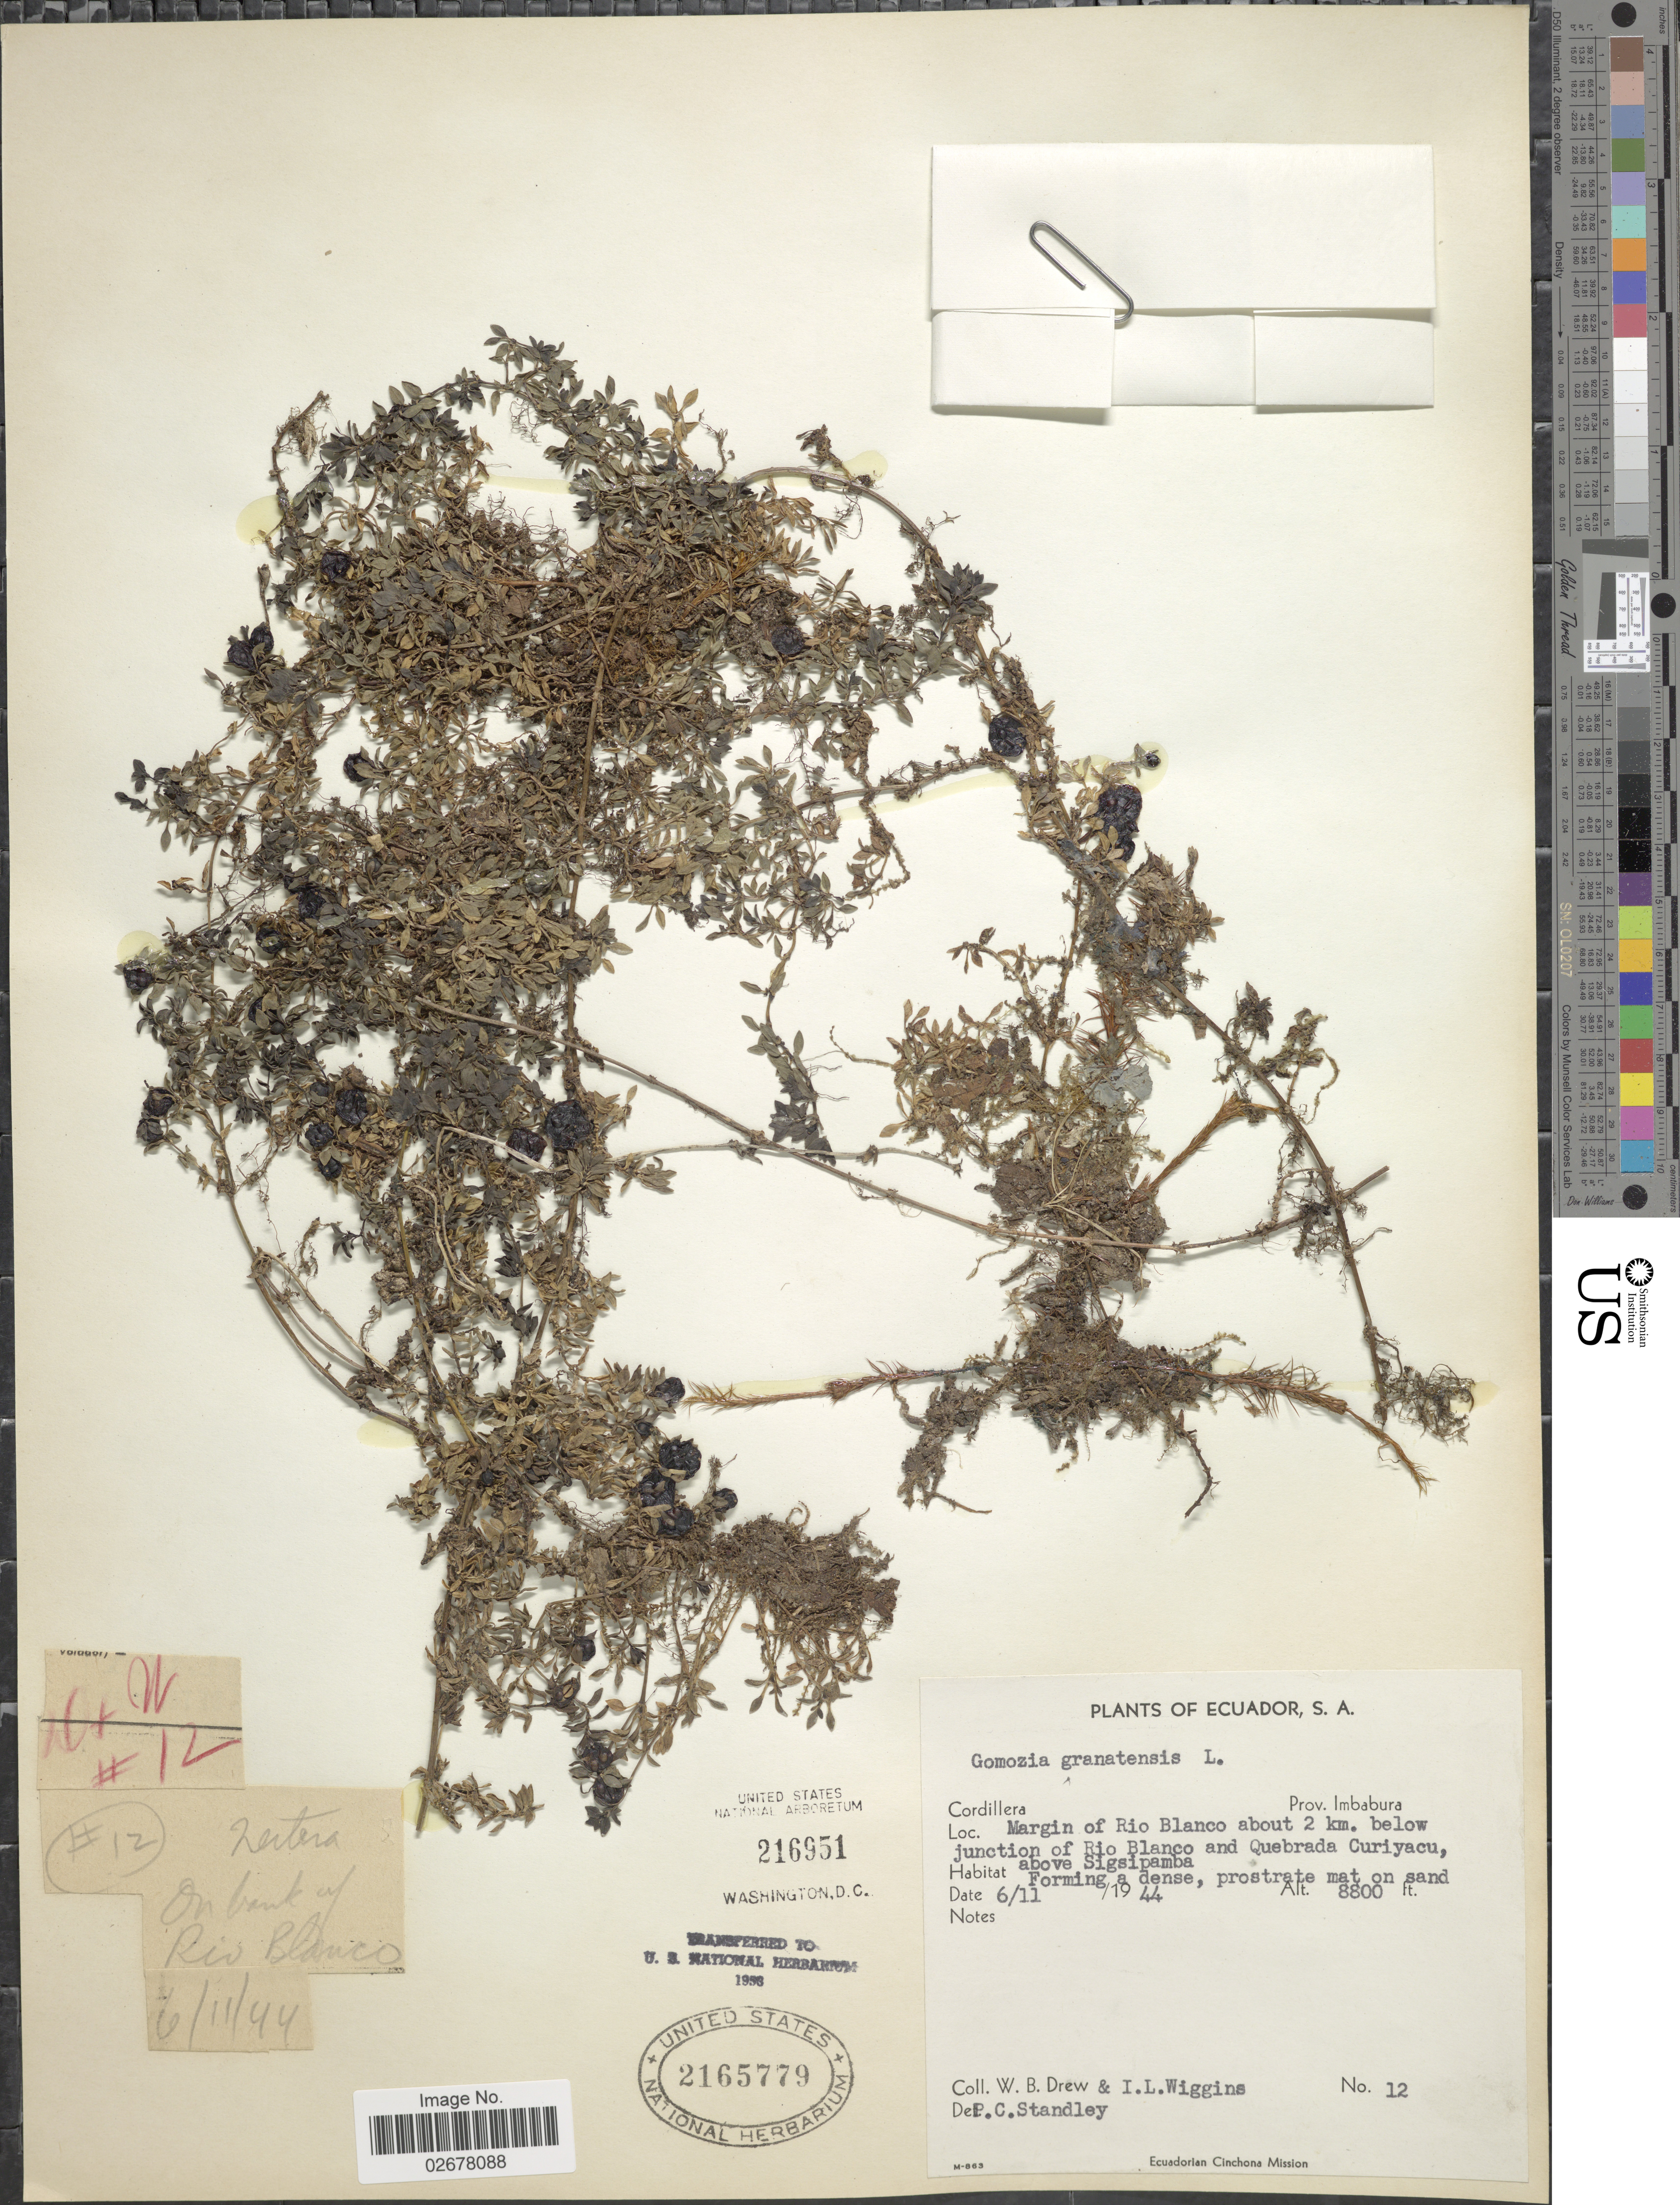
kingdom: Plantae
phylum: Tracheophyta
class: Magnoliopsida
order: Gentianales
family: Rubiaceae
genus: Nertera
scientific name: Nertera depressa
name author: Banks & Sol. ex Gaertn.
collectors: W. B. Drew & I. L. Wiggins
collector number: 12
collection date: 1944-06-11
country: Ecuador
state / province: Imbabura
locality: At junction of Rio Blanco and Quebrada Curiyacu above Sigsipamba (on tract called "El Corazon")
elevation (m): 2926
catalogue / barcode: US 2165779